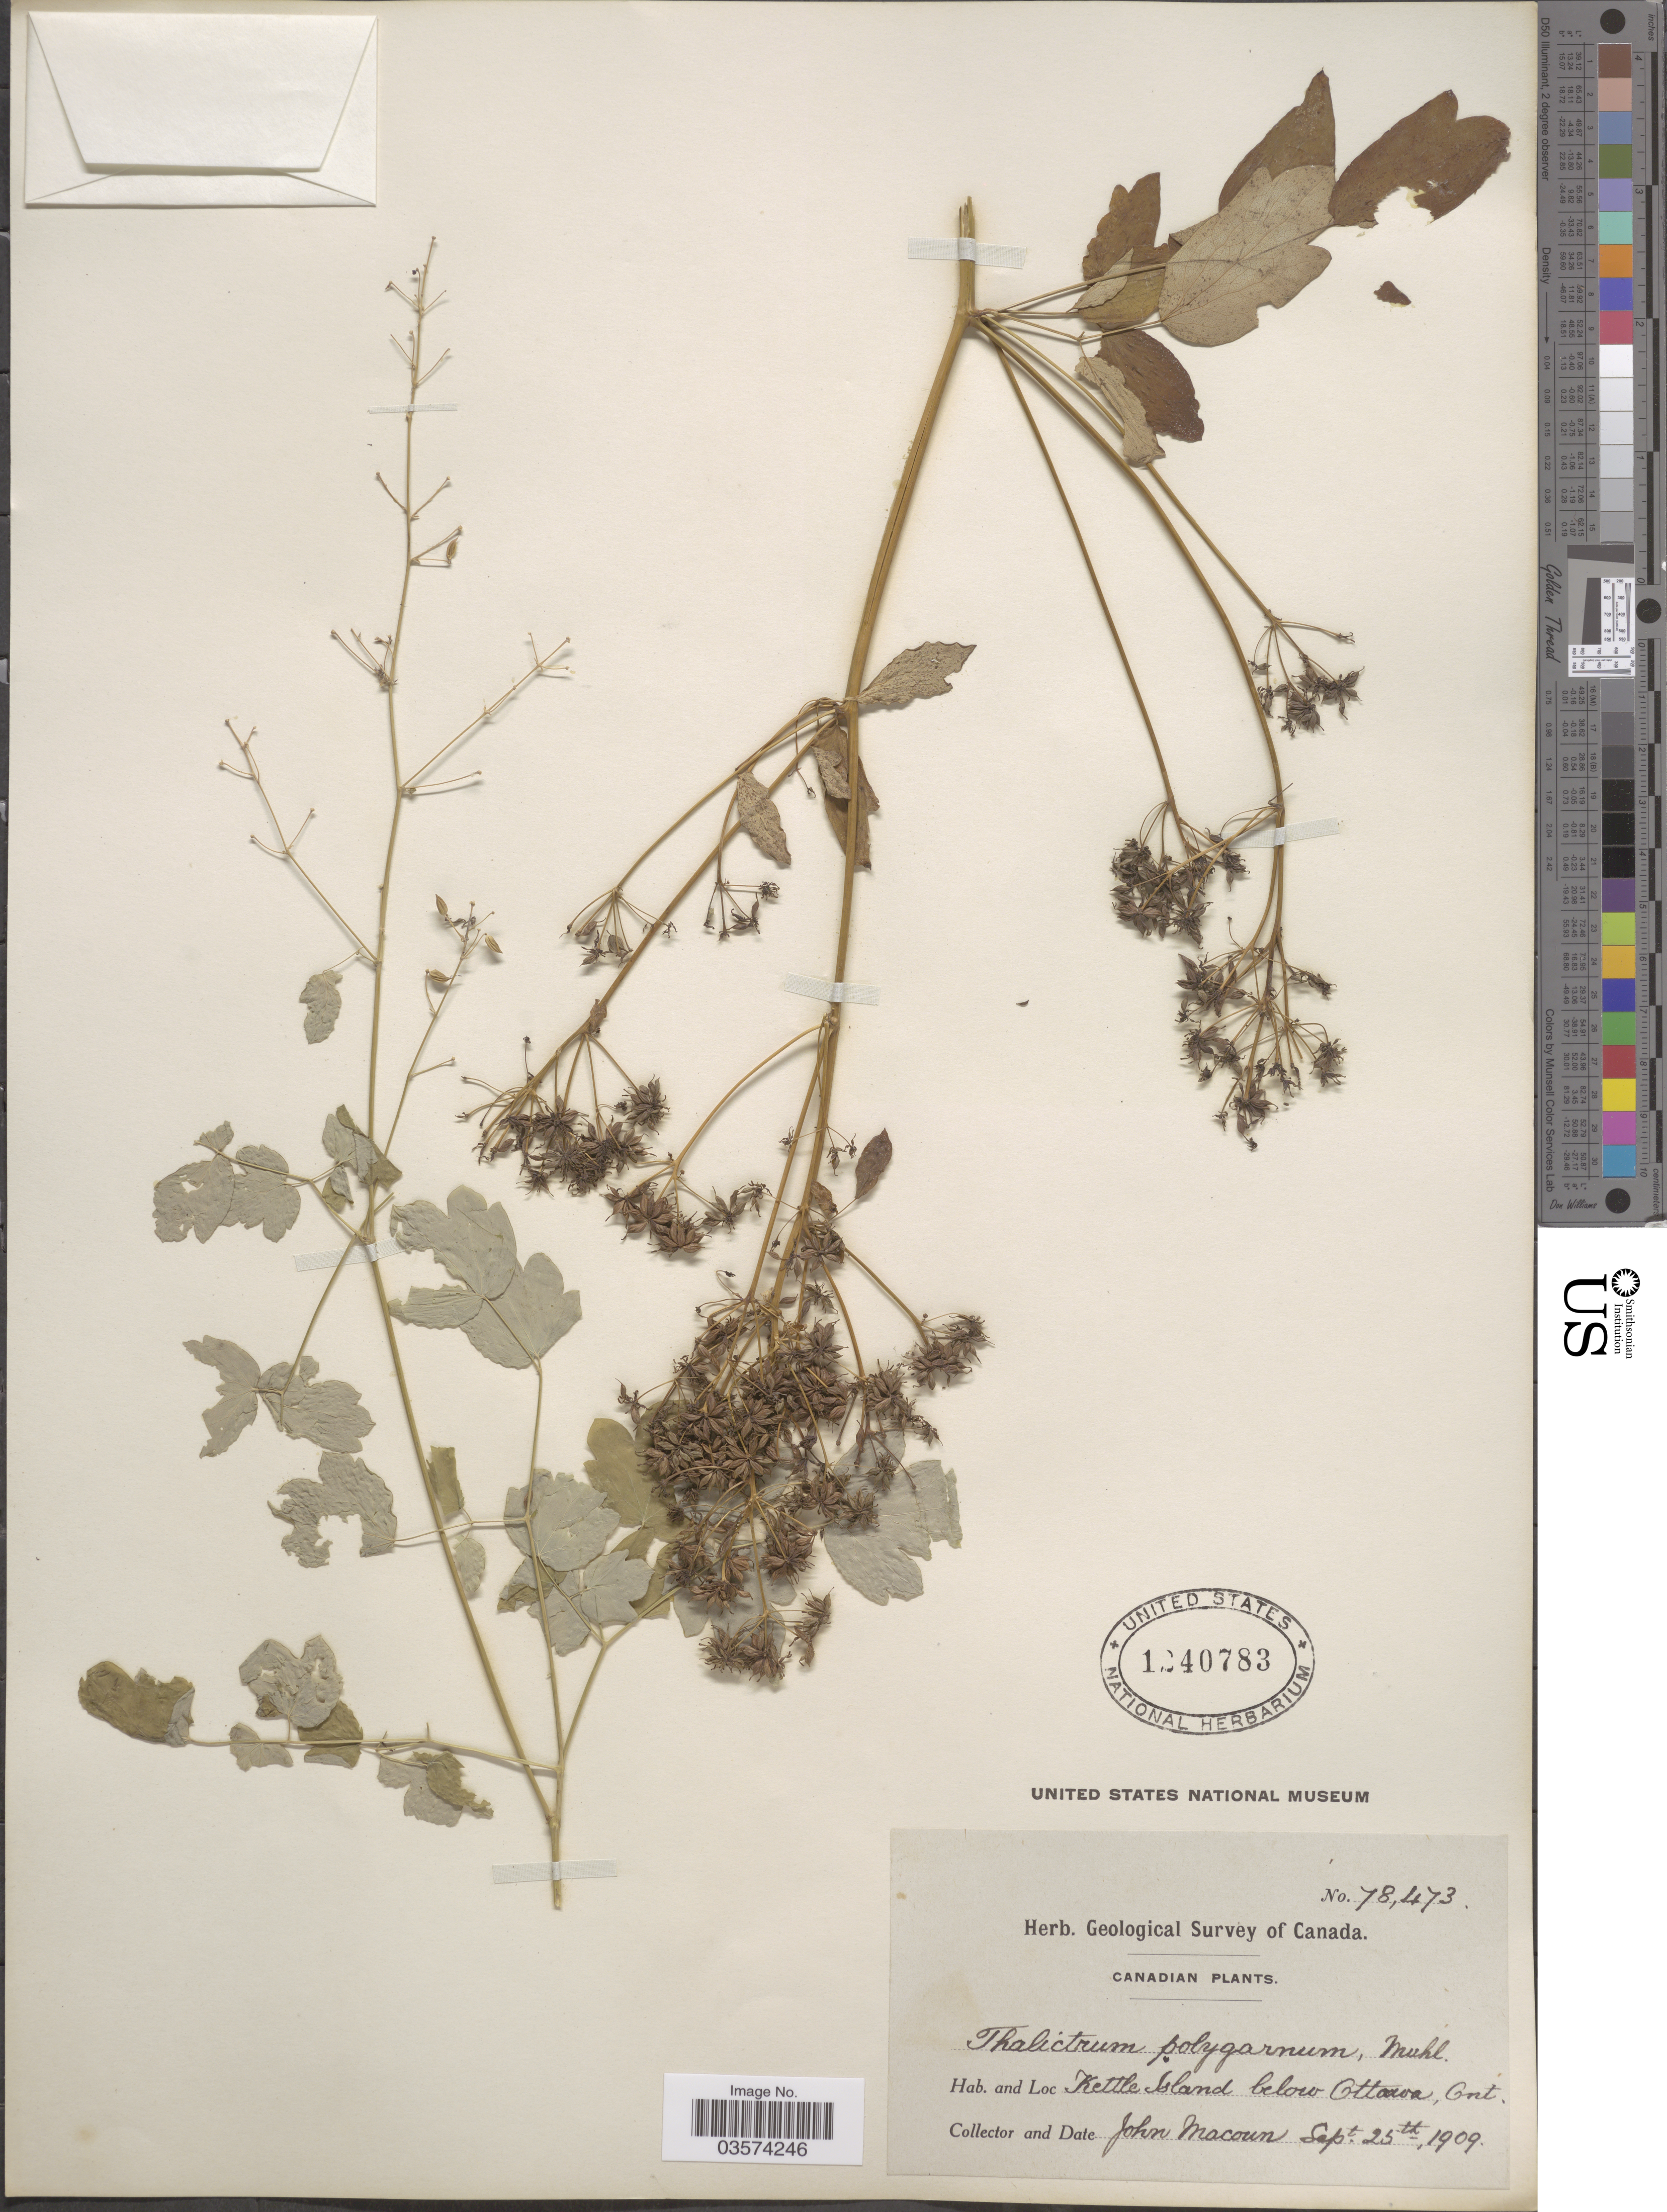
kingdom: Plantae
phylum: Tracheophyta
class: Magnoliopsida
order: Ranunculales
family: Ranunculaceae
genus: Thalictrum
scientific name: Thalictrum pubescens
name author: Pursh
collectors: J. Macoun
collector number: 78473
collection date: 1909-09-25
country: Canada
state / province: Ontario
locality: Kettle Island below Ottawa.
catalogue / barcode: US 1240783